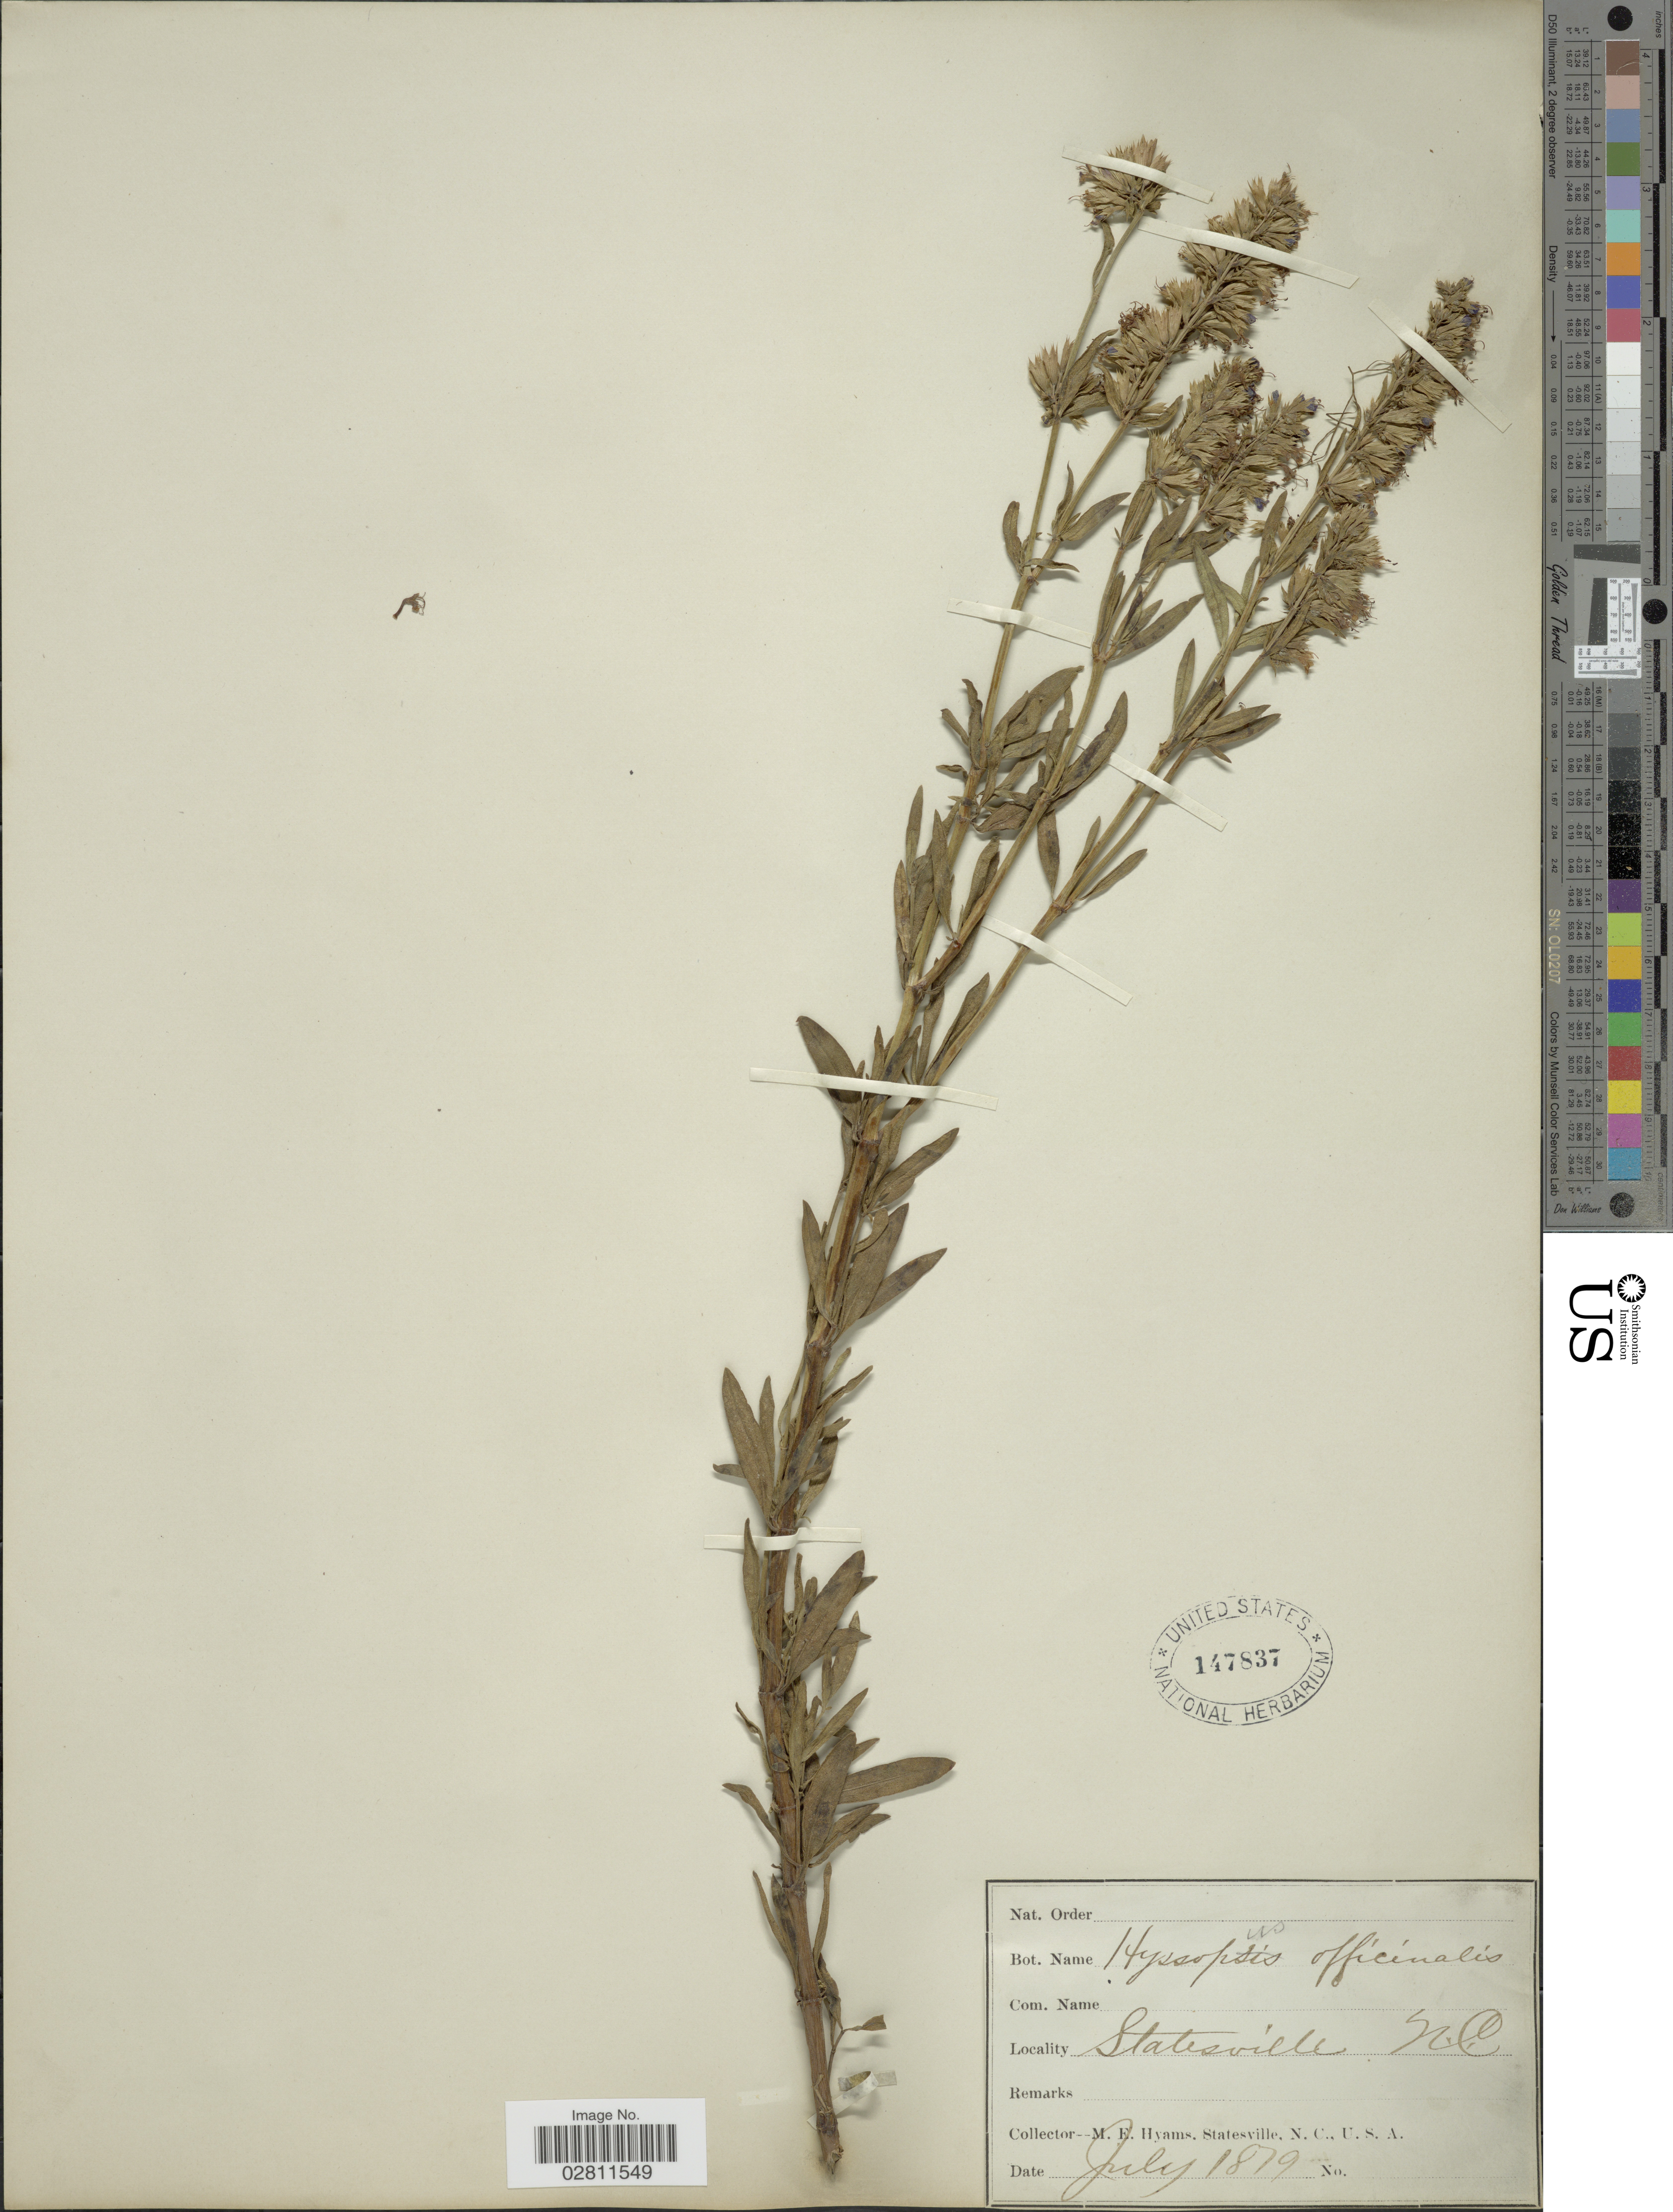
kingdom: Plantae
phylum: Tracheophyta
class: Magnoliopsida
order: Lamiales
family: Lamiaceae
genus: Hyssopus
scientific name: Hyssopus officinalis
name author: L.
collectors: M. E. Hyams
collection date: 1879-07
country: United States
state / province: North Carolina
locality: Statesville.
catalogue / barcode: US 147837